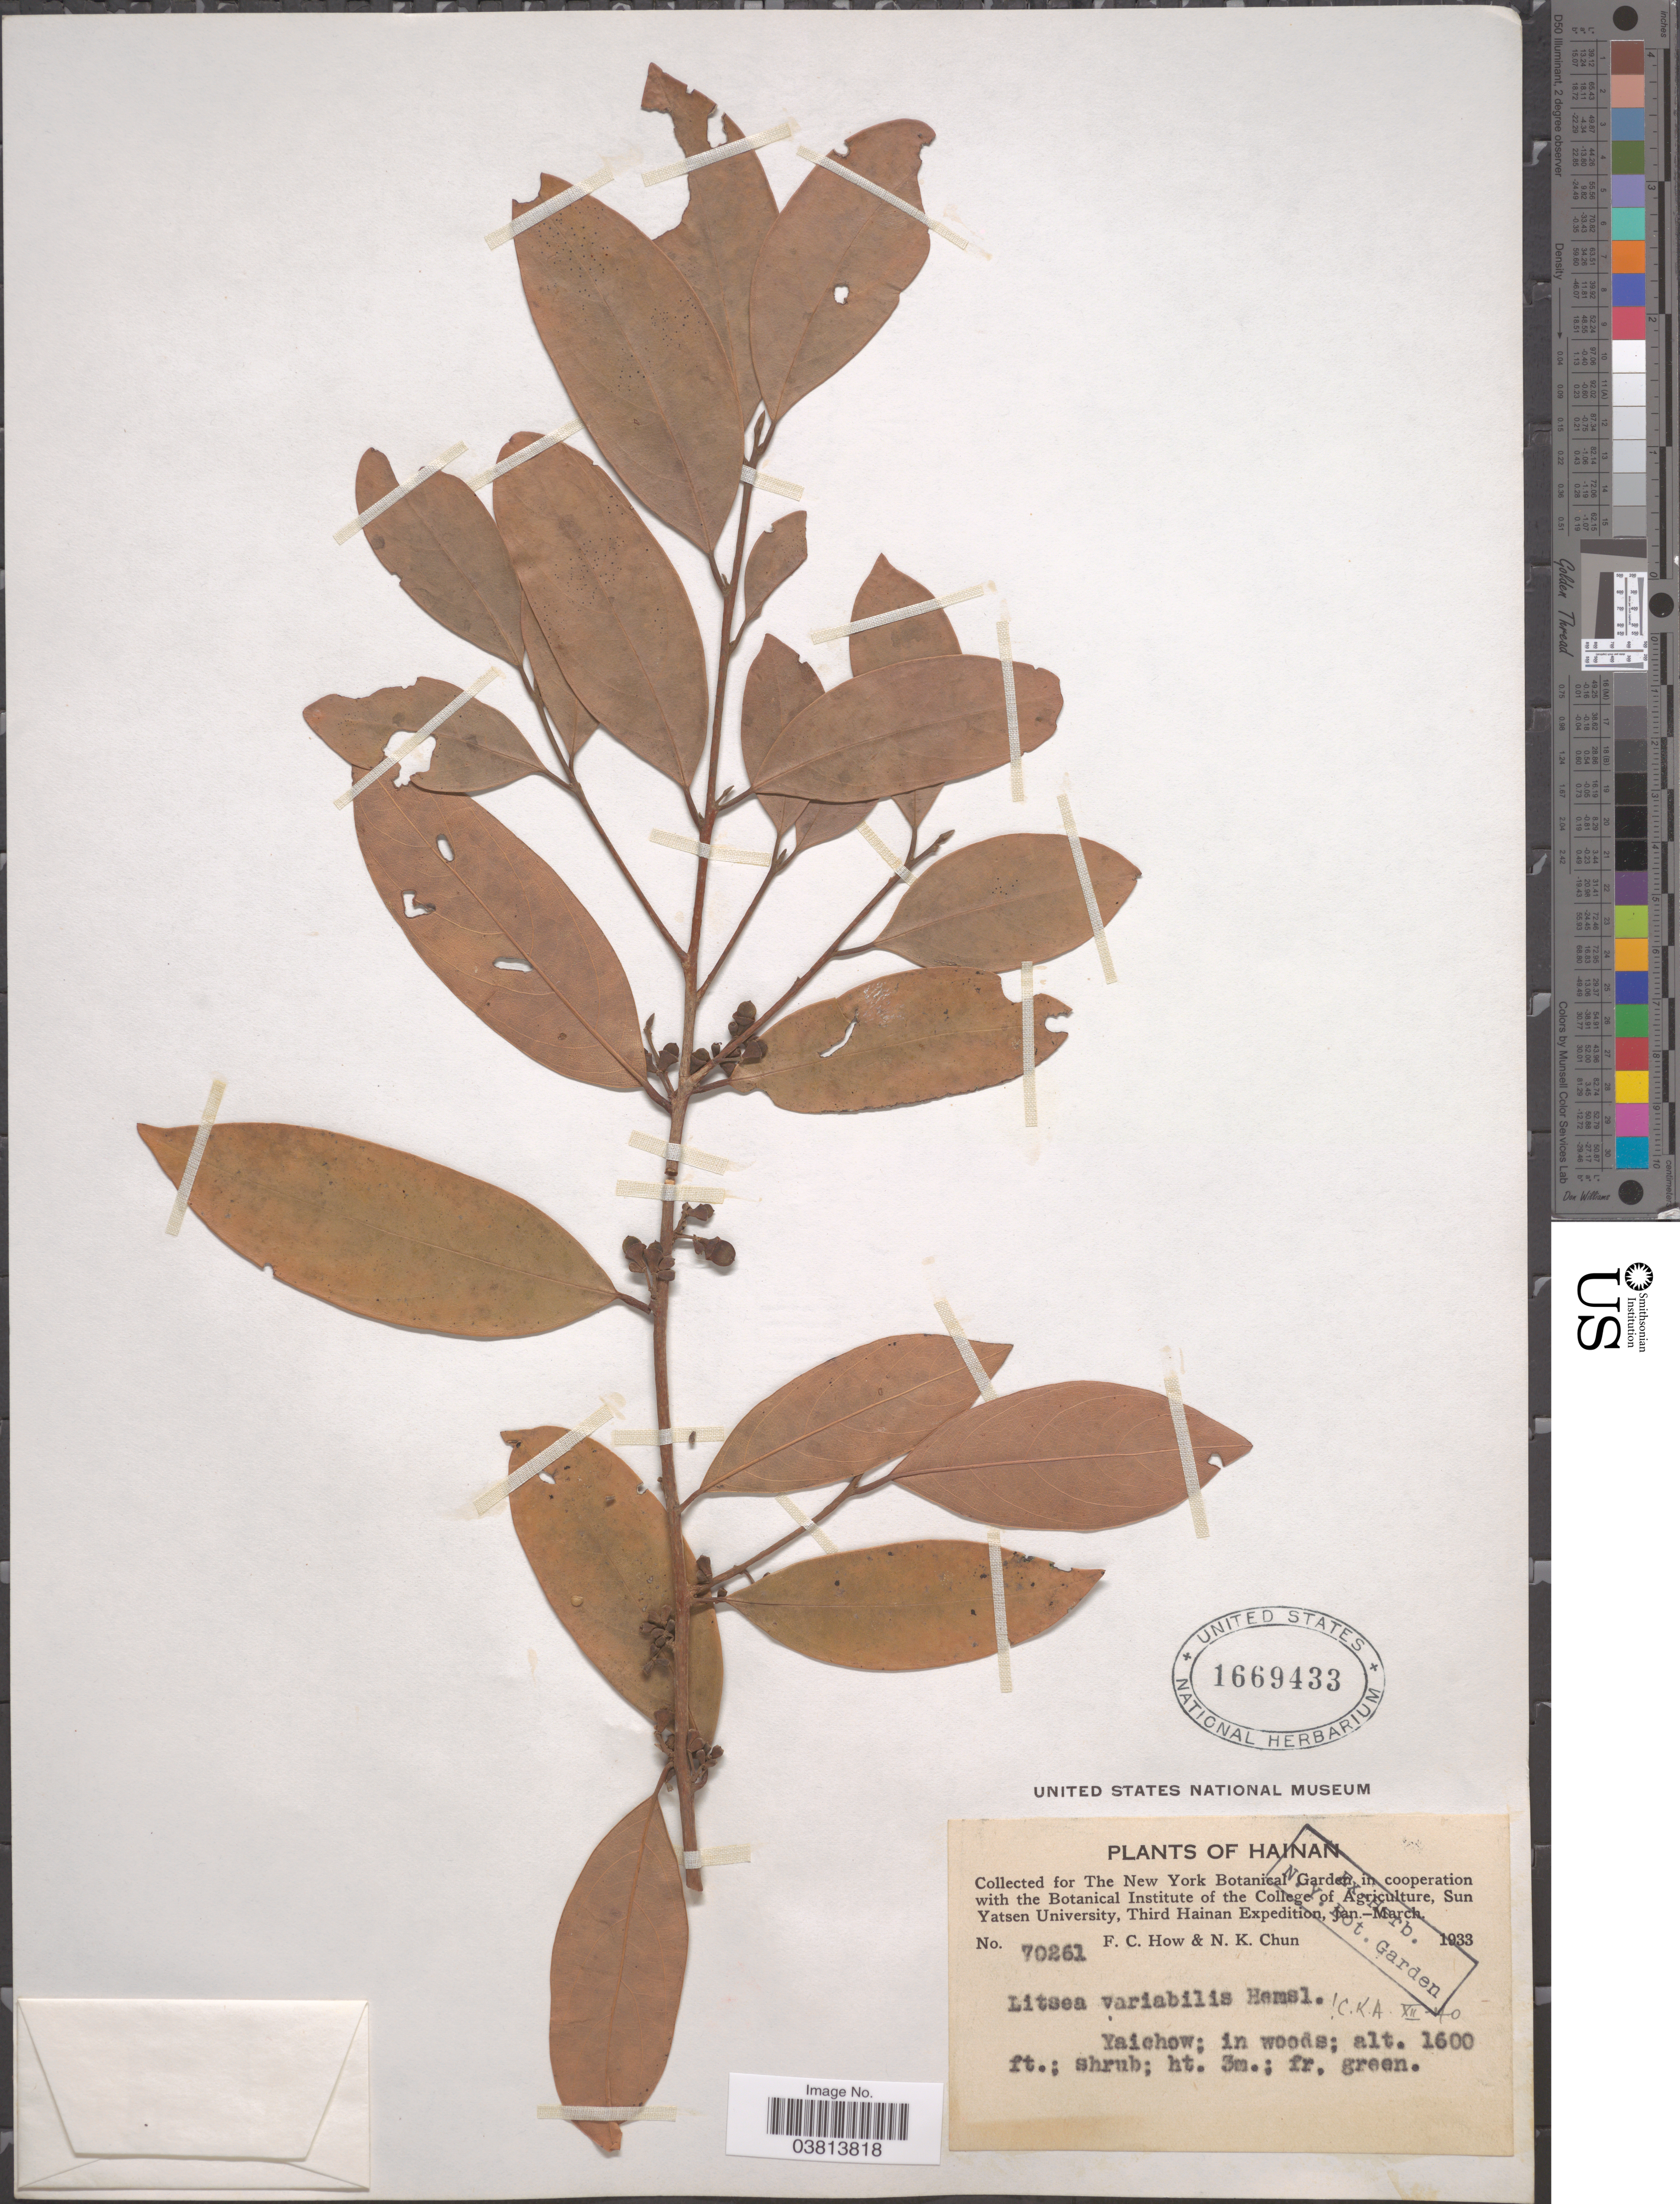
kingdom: Plantae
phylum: Tracheophyta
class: Magnoliopsida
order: Laurales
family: Lauraceae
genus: Litsea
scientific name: Litsea variabilis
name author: Hemsl.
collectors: F. C. How & N. K. Chun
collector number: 70261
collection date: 1933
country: China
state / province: Hainan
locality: Yaichow.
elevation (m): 488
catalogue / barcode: US 1669433